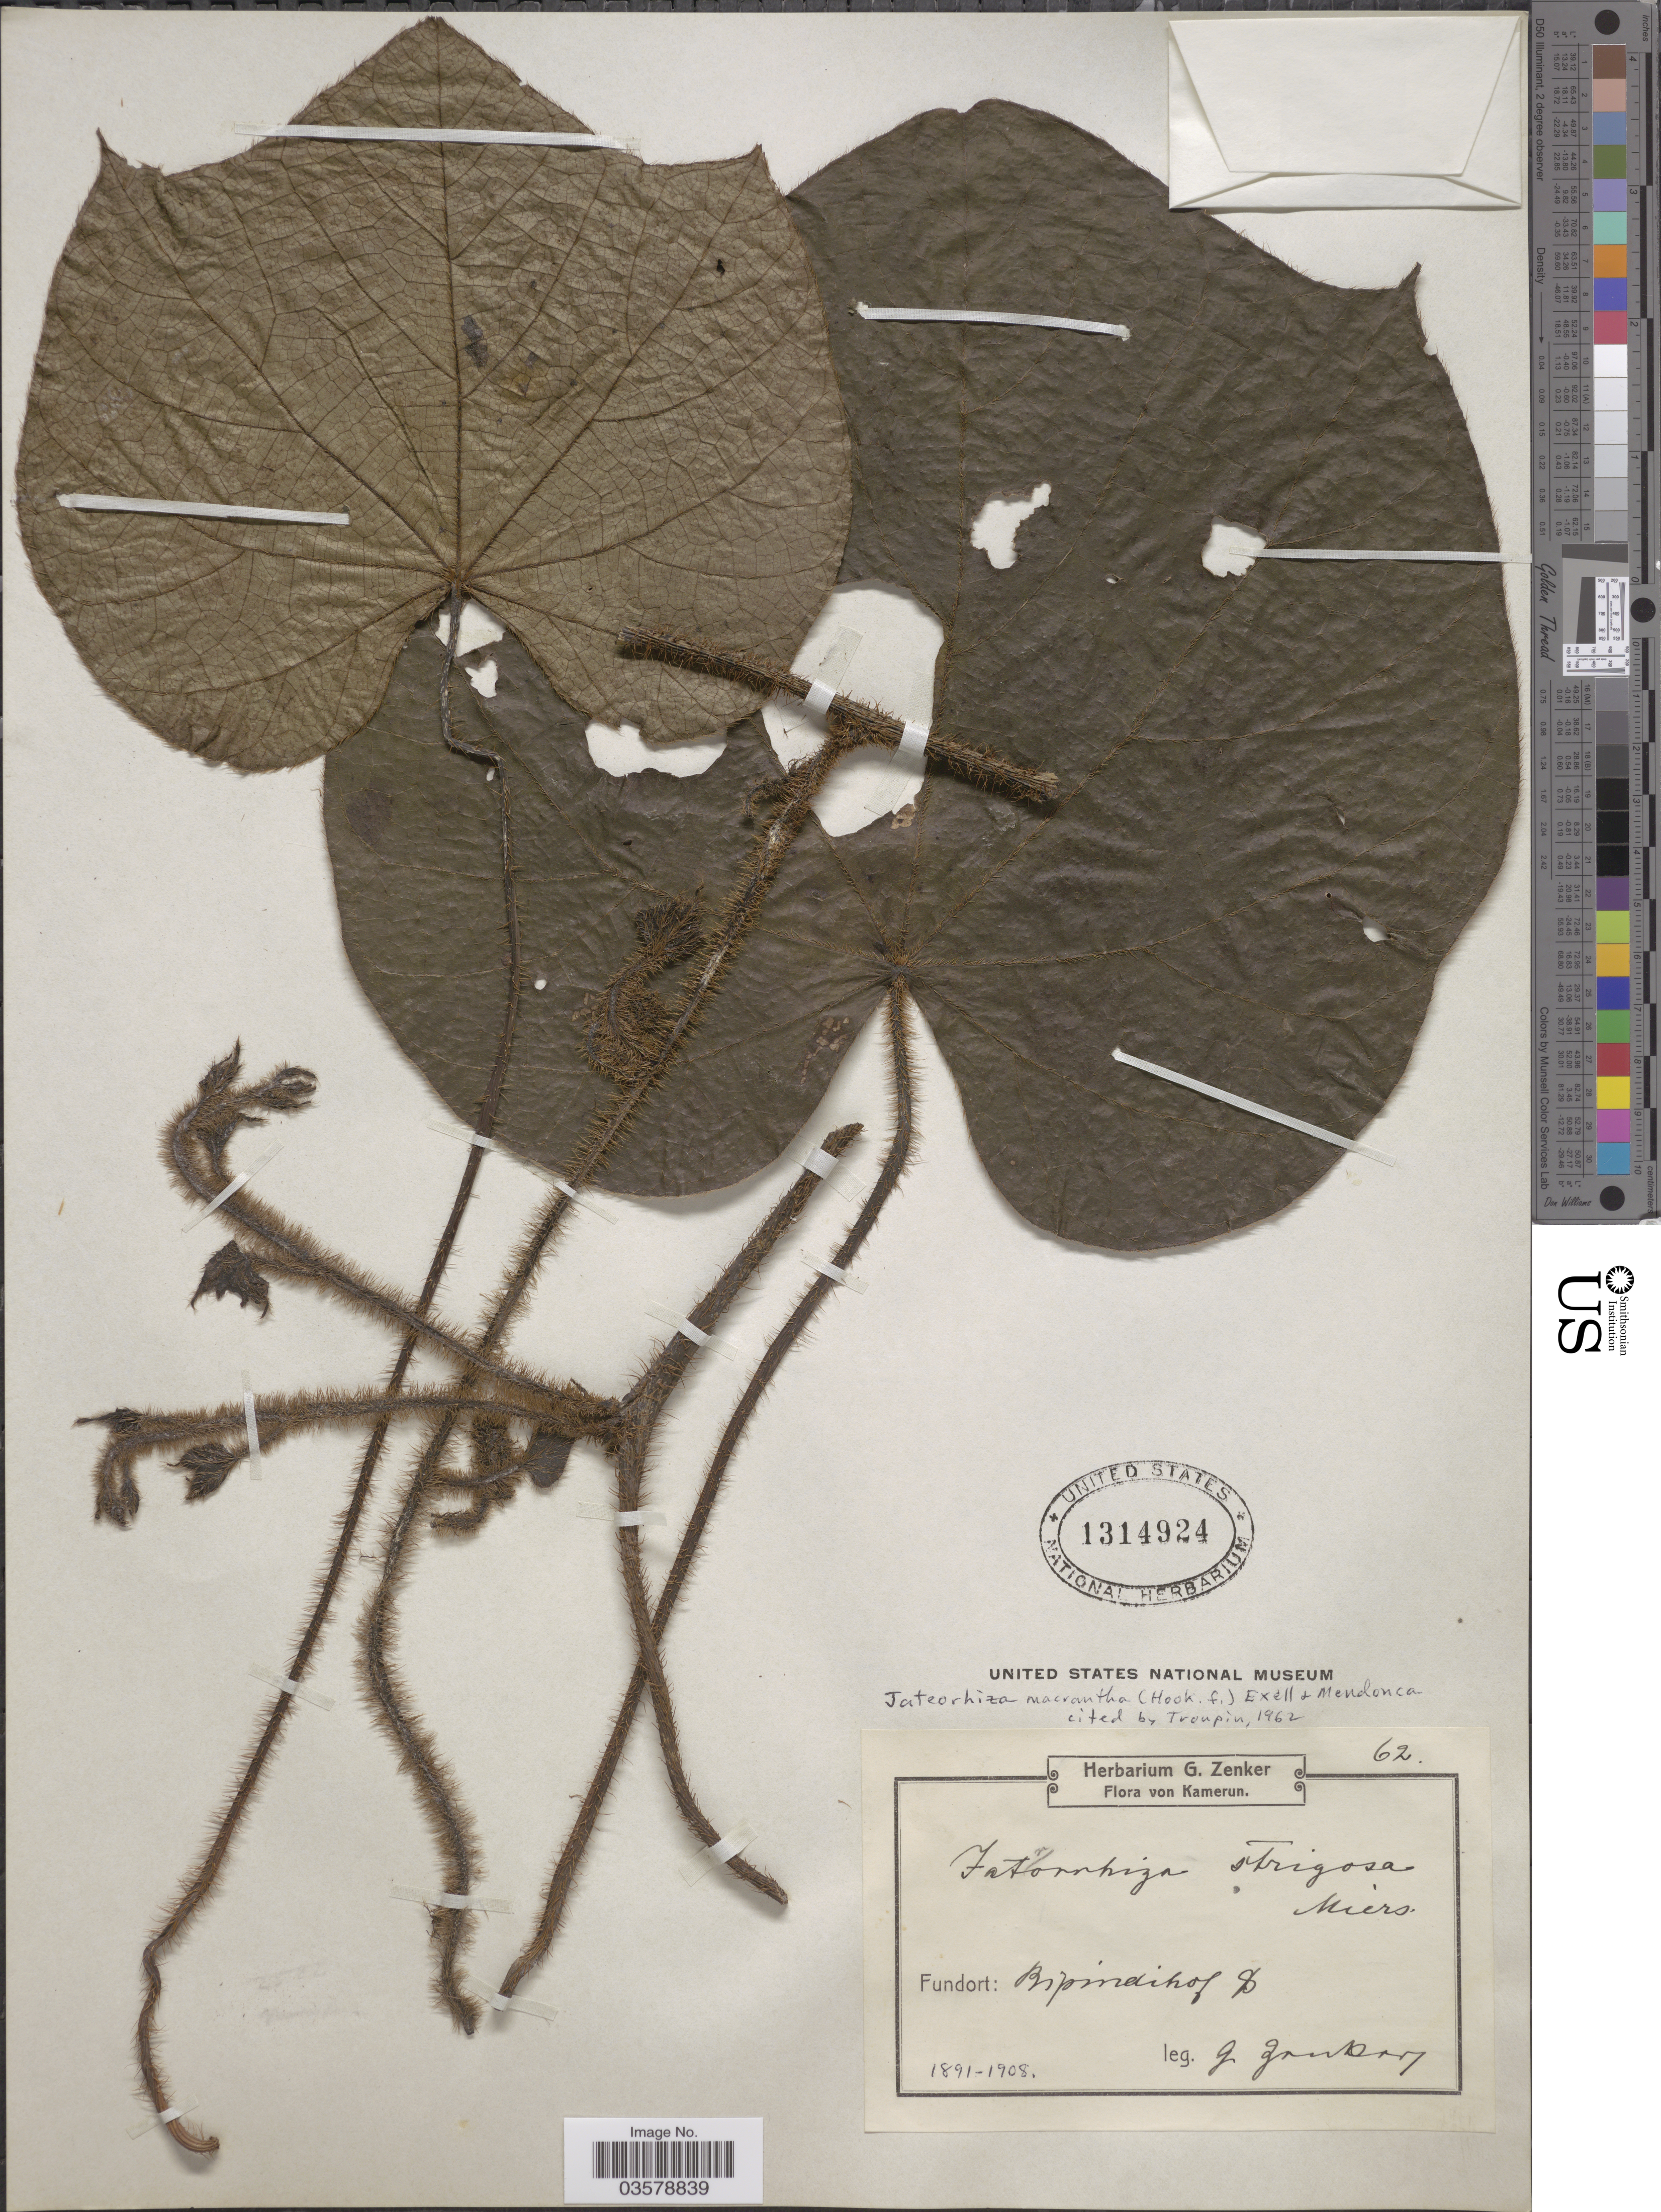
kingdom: Plantae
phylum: Tracheophyta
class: Magnoliopsida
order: Ranunculales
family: Menispermaceae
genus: Jateorhiza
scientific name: Jateorhiza macrantha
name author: (Hook. f.) Exell & Mendonça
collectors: G. A. Zenker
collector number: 62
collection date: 1891/1908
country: Cameroon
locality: Kamerun. Fundort: Bipindihof S [interpreted].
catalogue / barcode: US 1314924